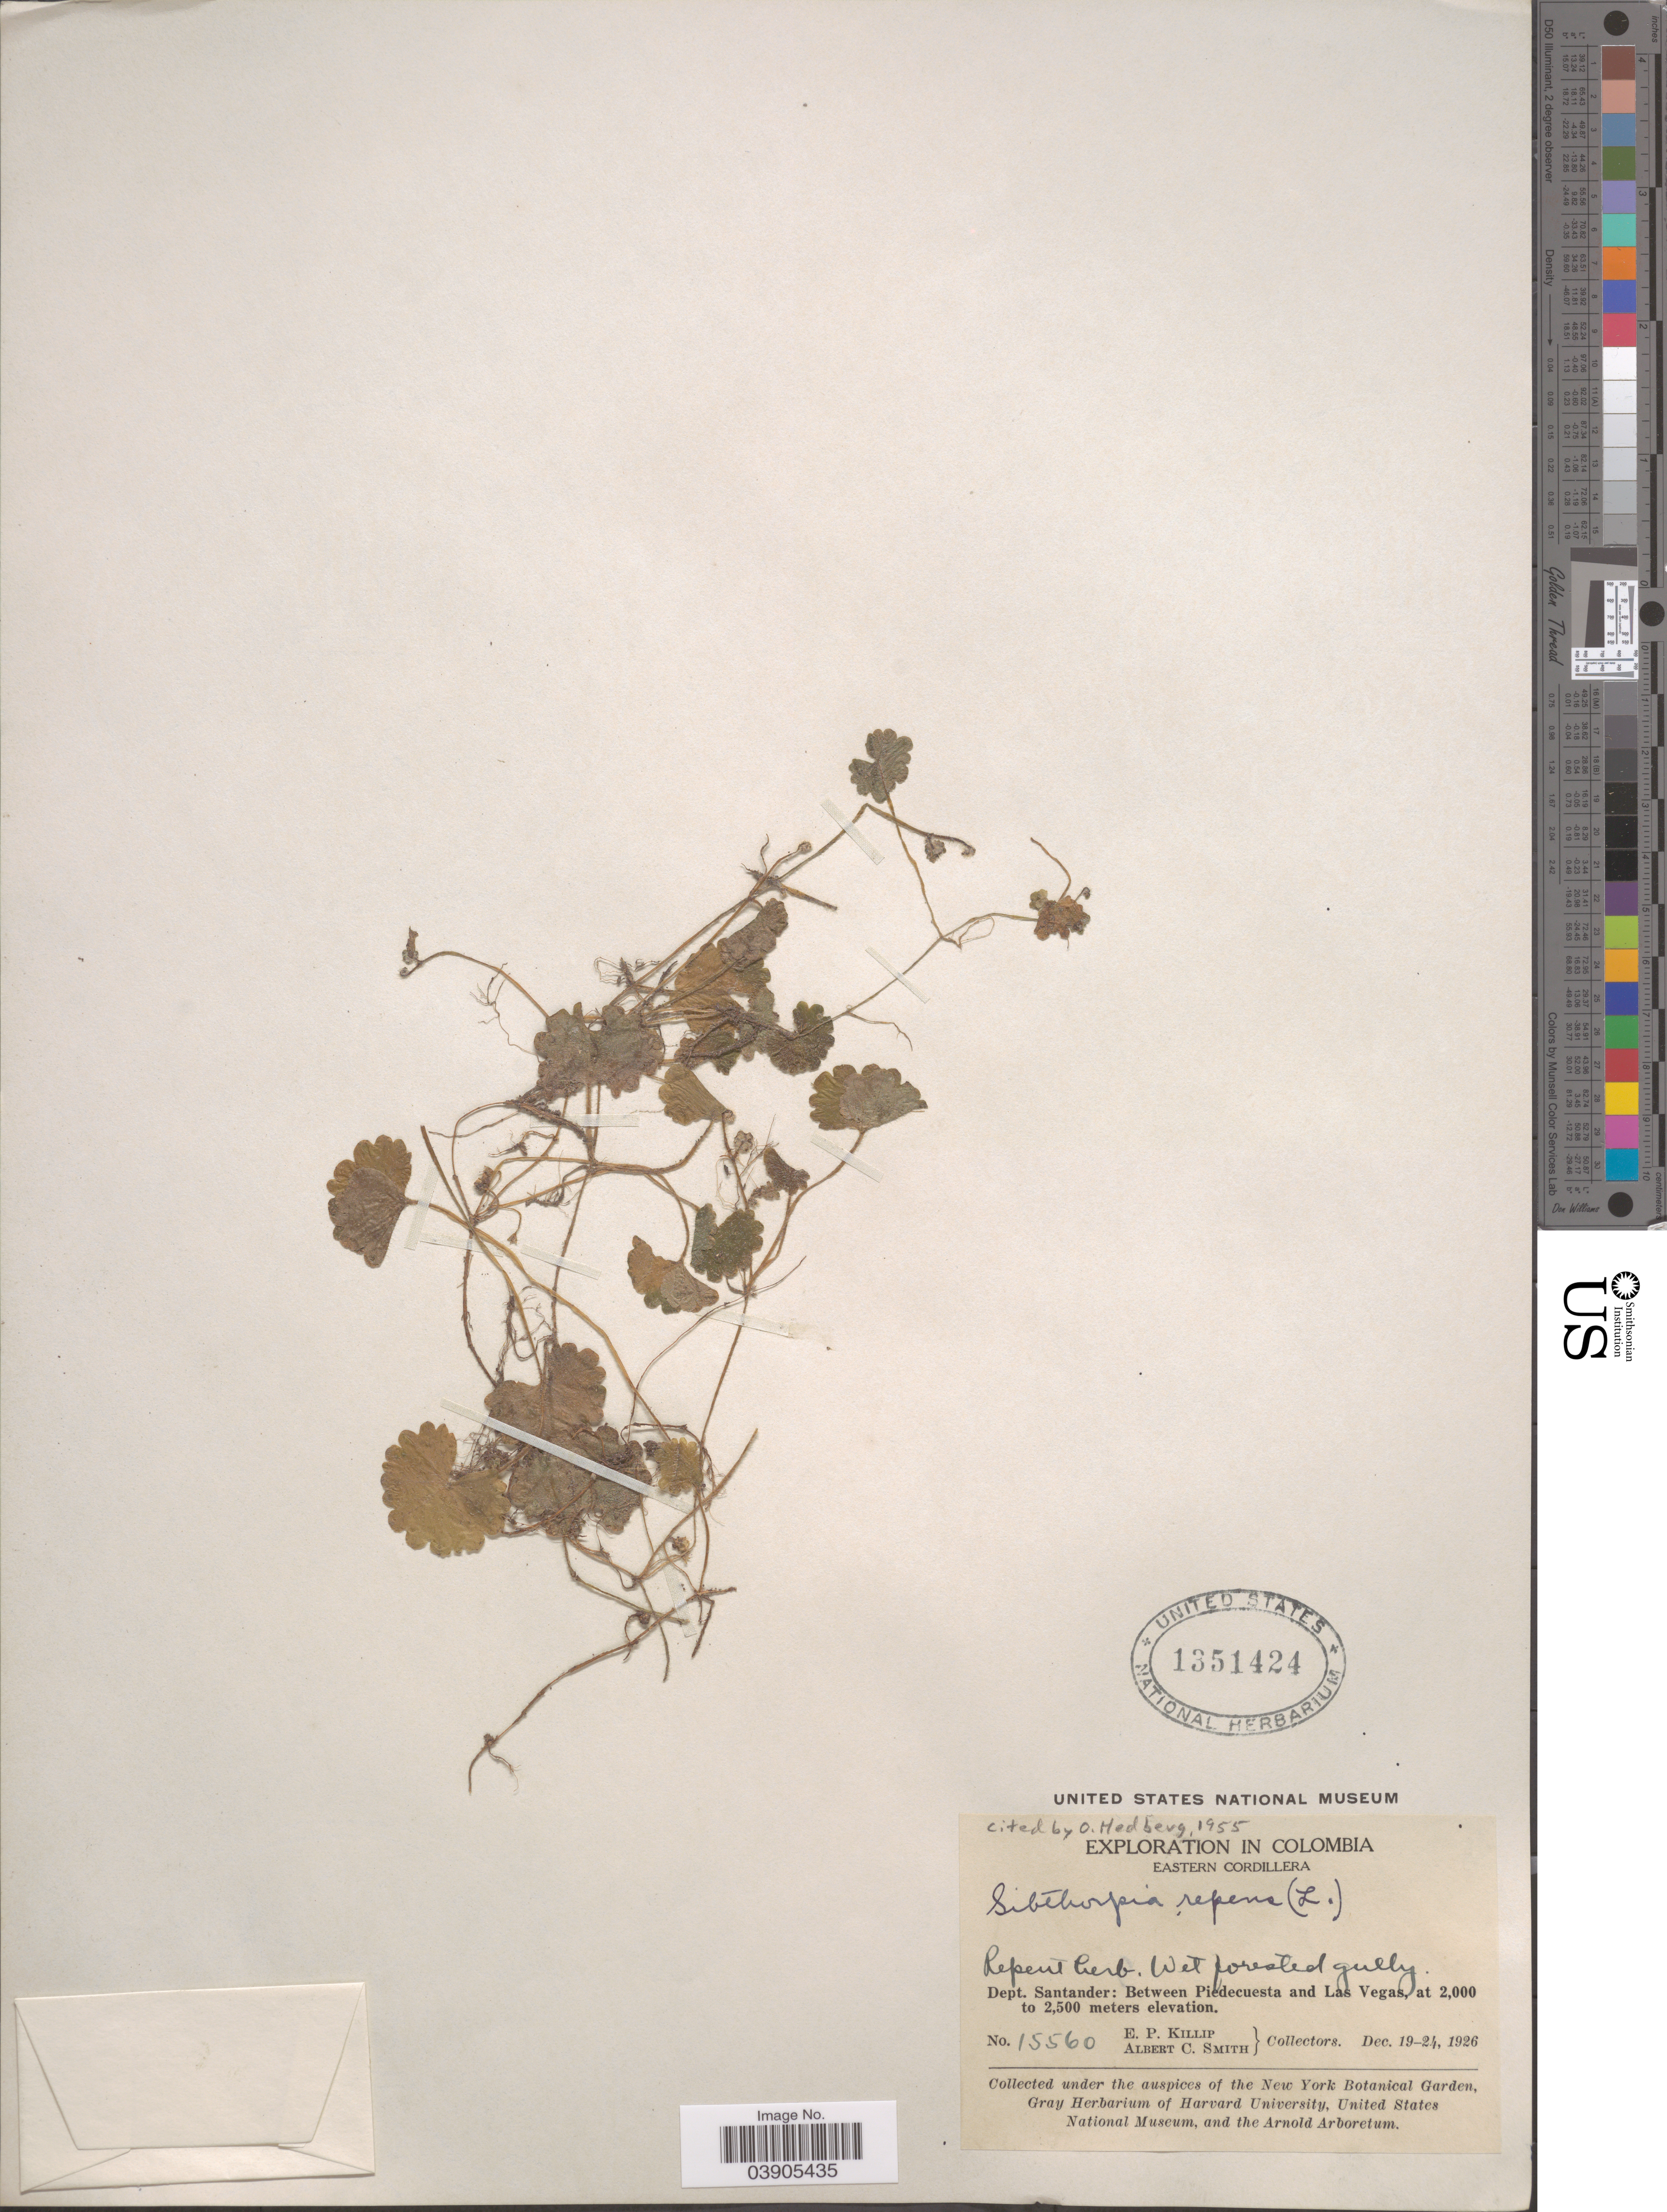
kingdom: Plantae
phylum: Tracheophyta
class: Magnoliopsida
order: Lamiales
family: Plantaginaceae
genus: Sibthorpia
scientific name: Sibthorpia repens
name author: (L.) Kuntze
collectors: E. P. Killip & A. C. Smith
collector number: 15560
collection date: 1926-12-19/1926-12-24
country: Colombia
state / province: Santander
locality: Eastern Cordillera. Dept. Santander: Between Piedecuesta and Las Vegas.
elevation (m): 2000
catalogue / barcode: US 1351424